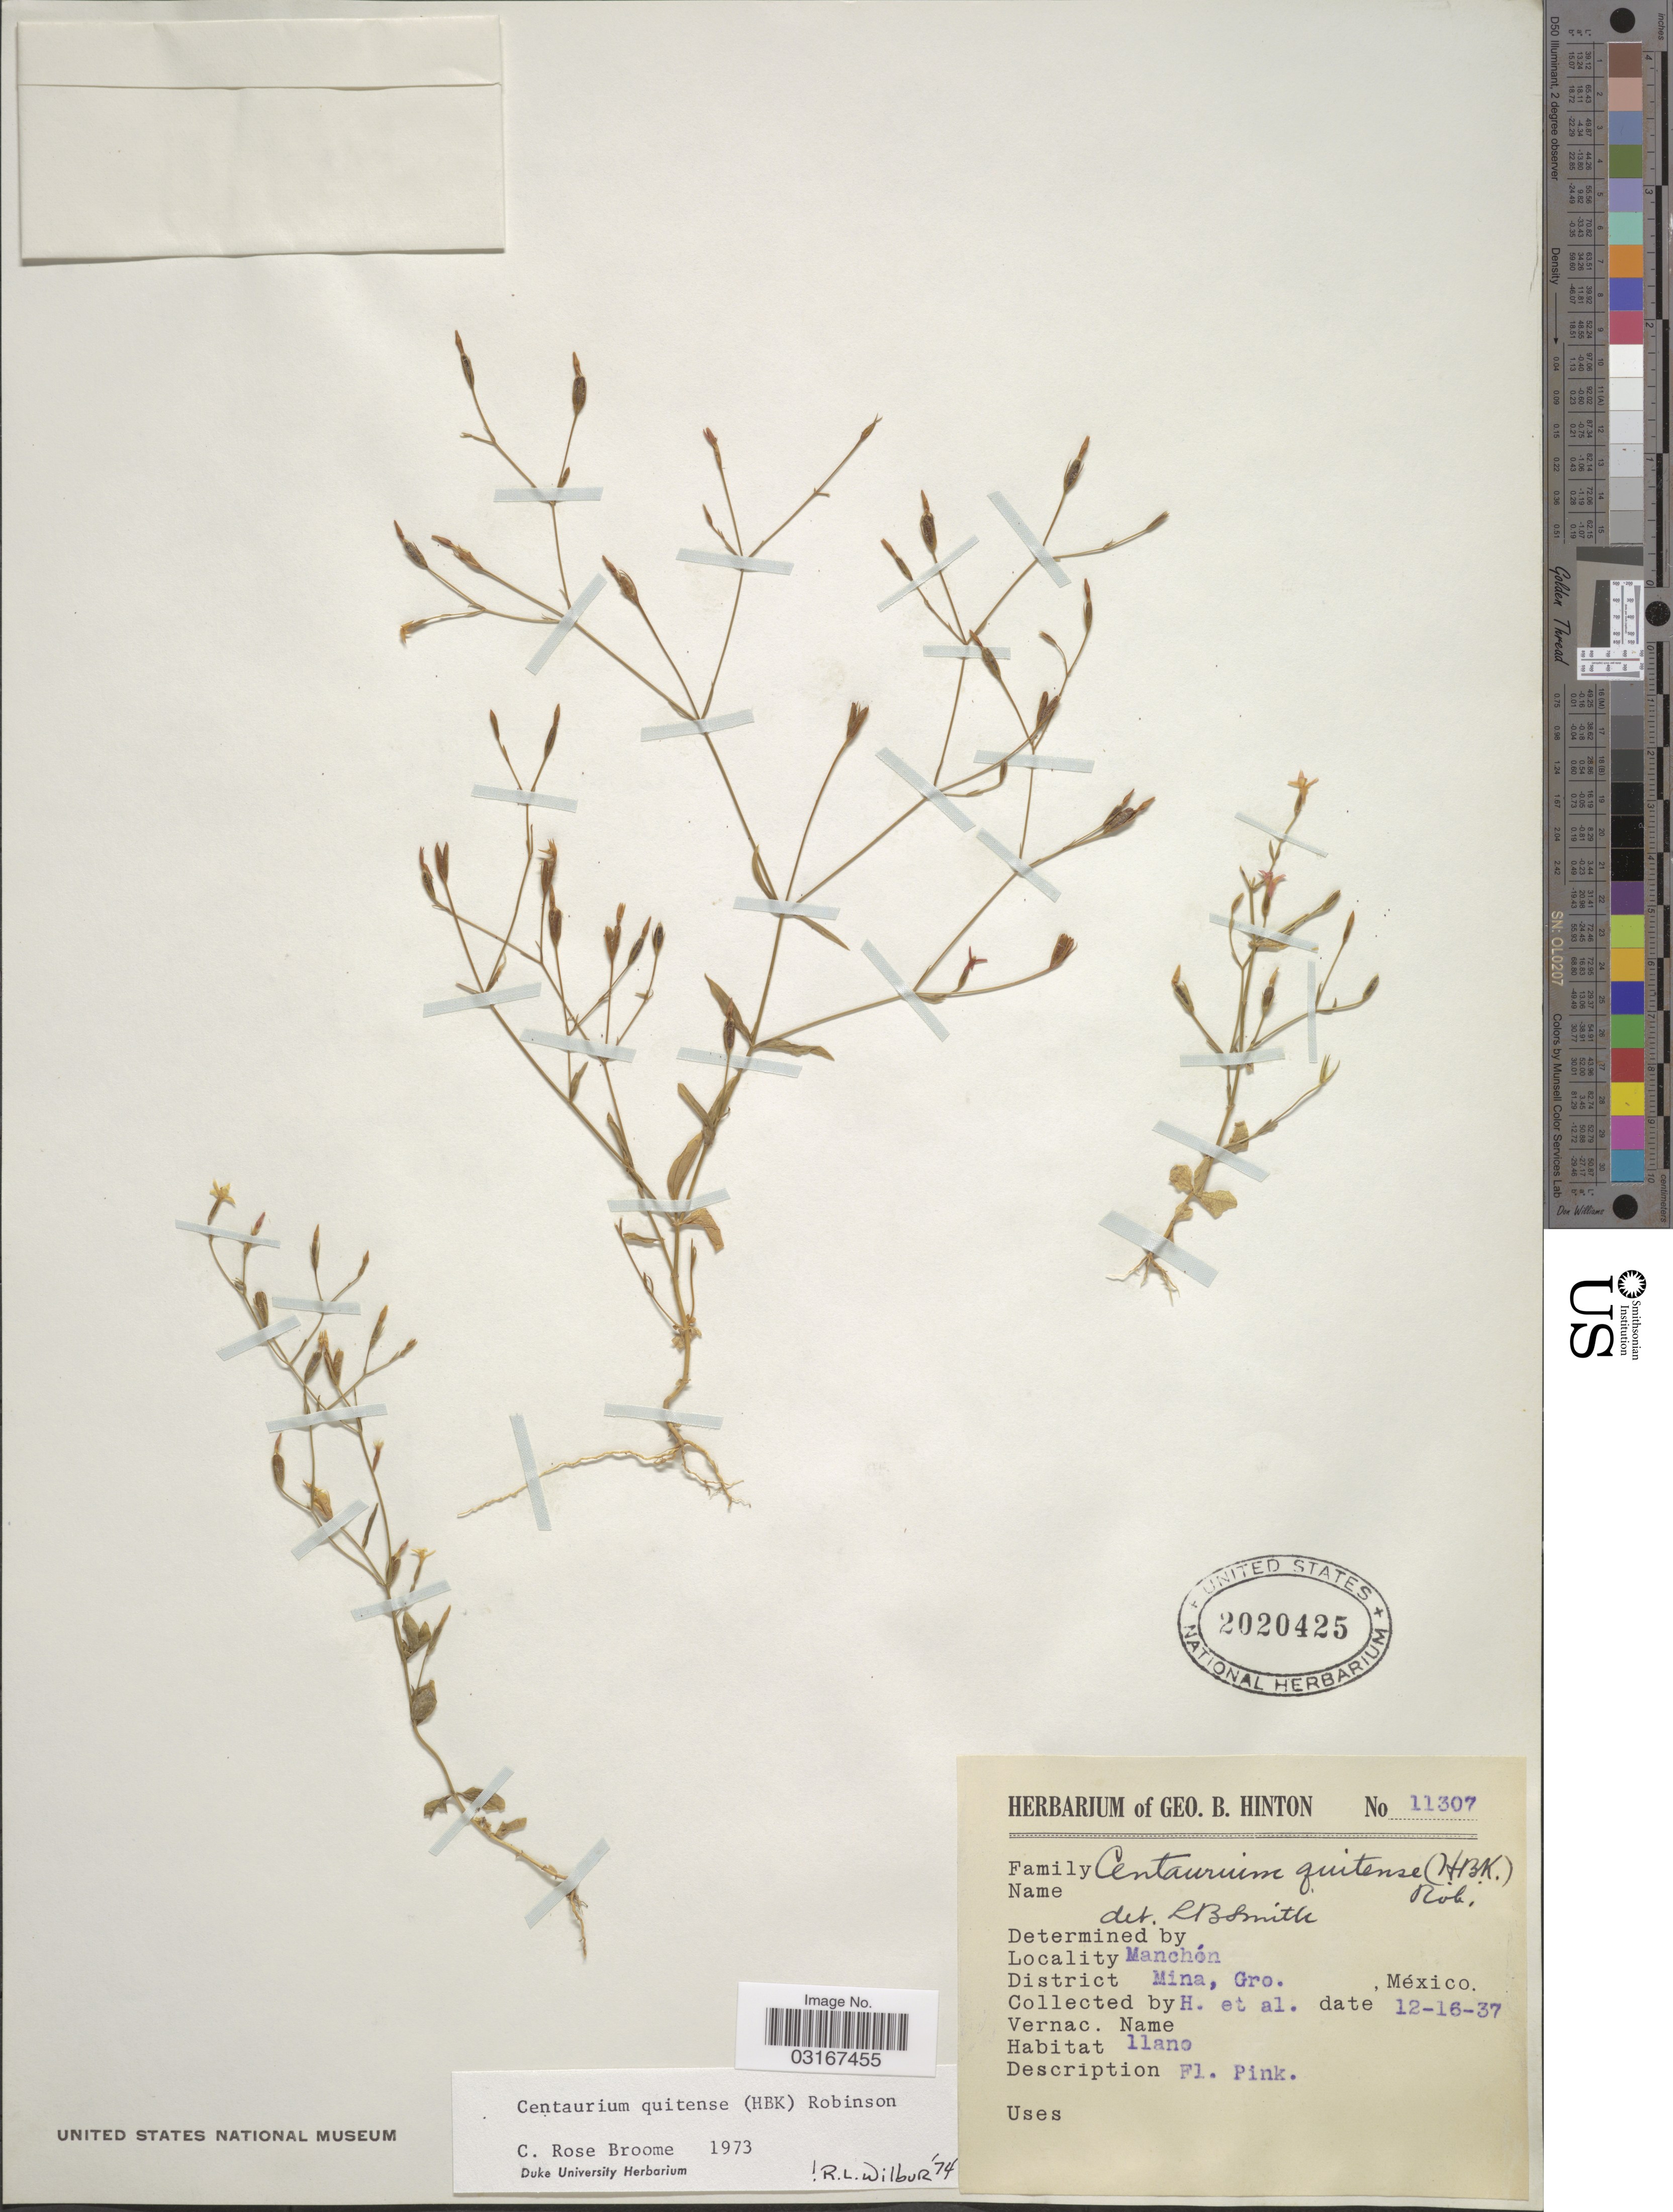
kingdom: Plantae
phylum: Tracheophyta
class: Magnoliopsida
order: Gentianales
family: Gentianaceae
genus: Centaurium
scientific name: Centaurium quitense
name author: (Kunth) B.L. Rob.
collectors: G. B. Hinton & et al.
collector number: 11307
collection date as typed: Transcribed d/m/y: 16/12/37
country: Mexico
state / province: Guerrero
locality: Manchón, District Mina.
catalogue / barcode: US 2020425